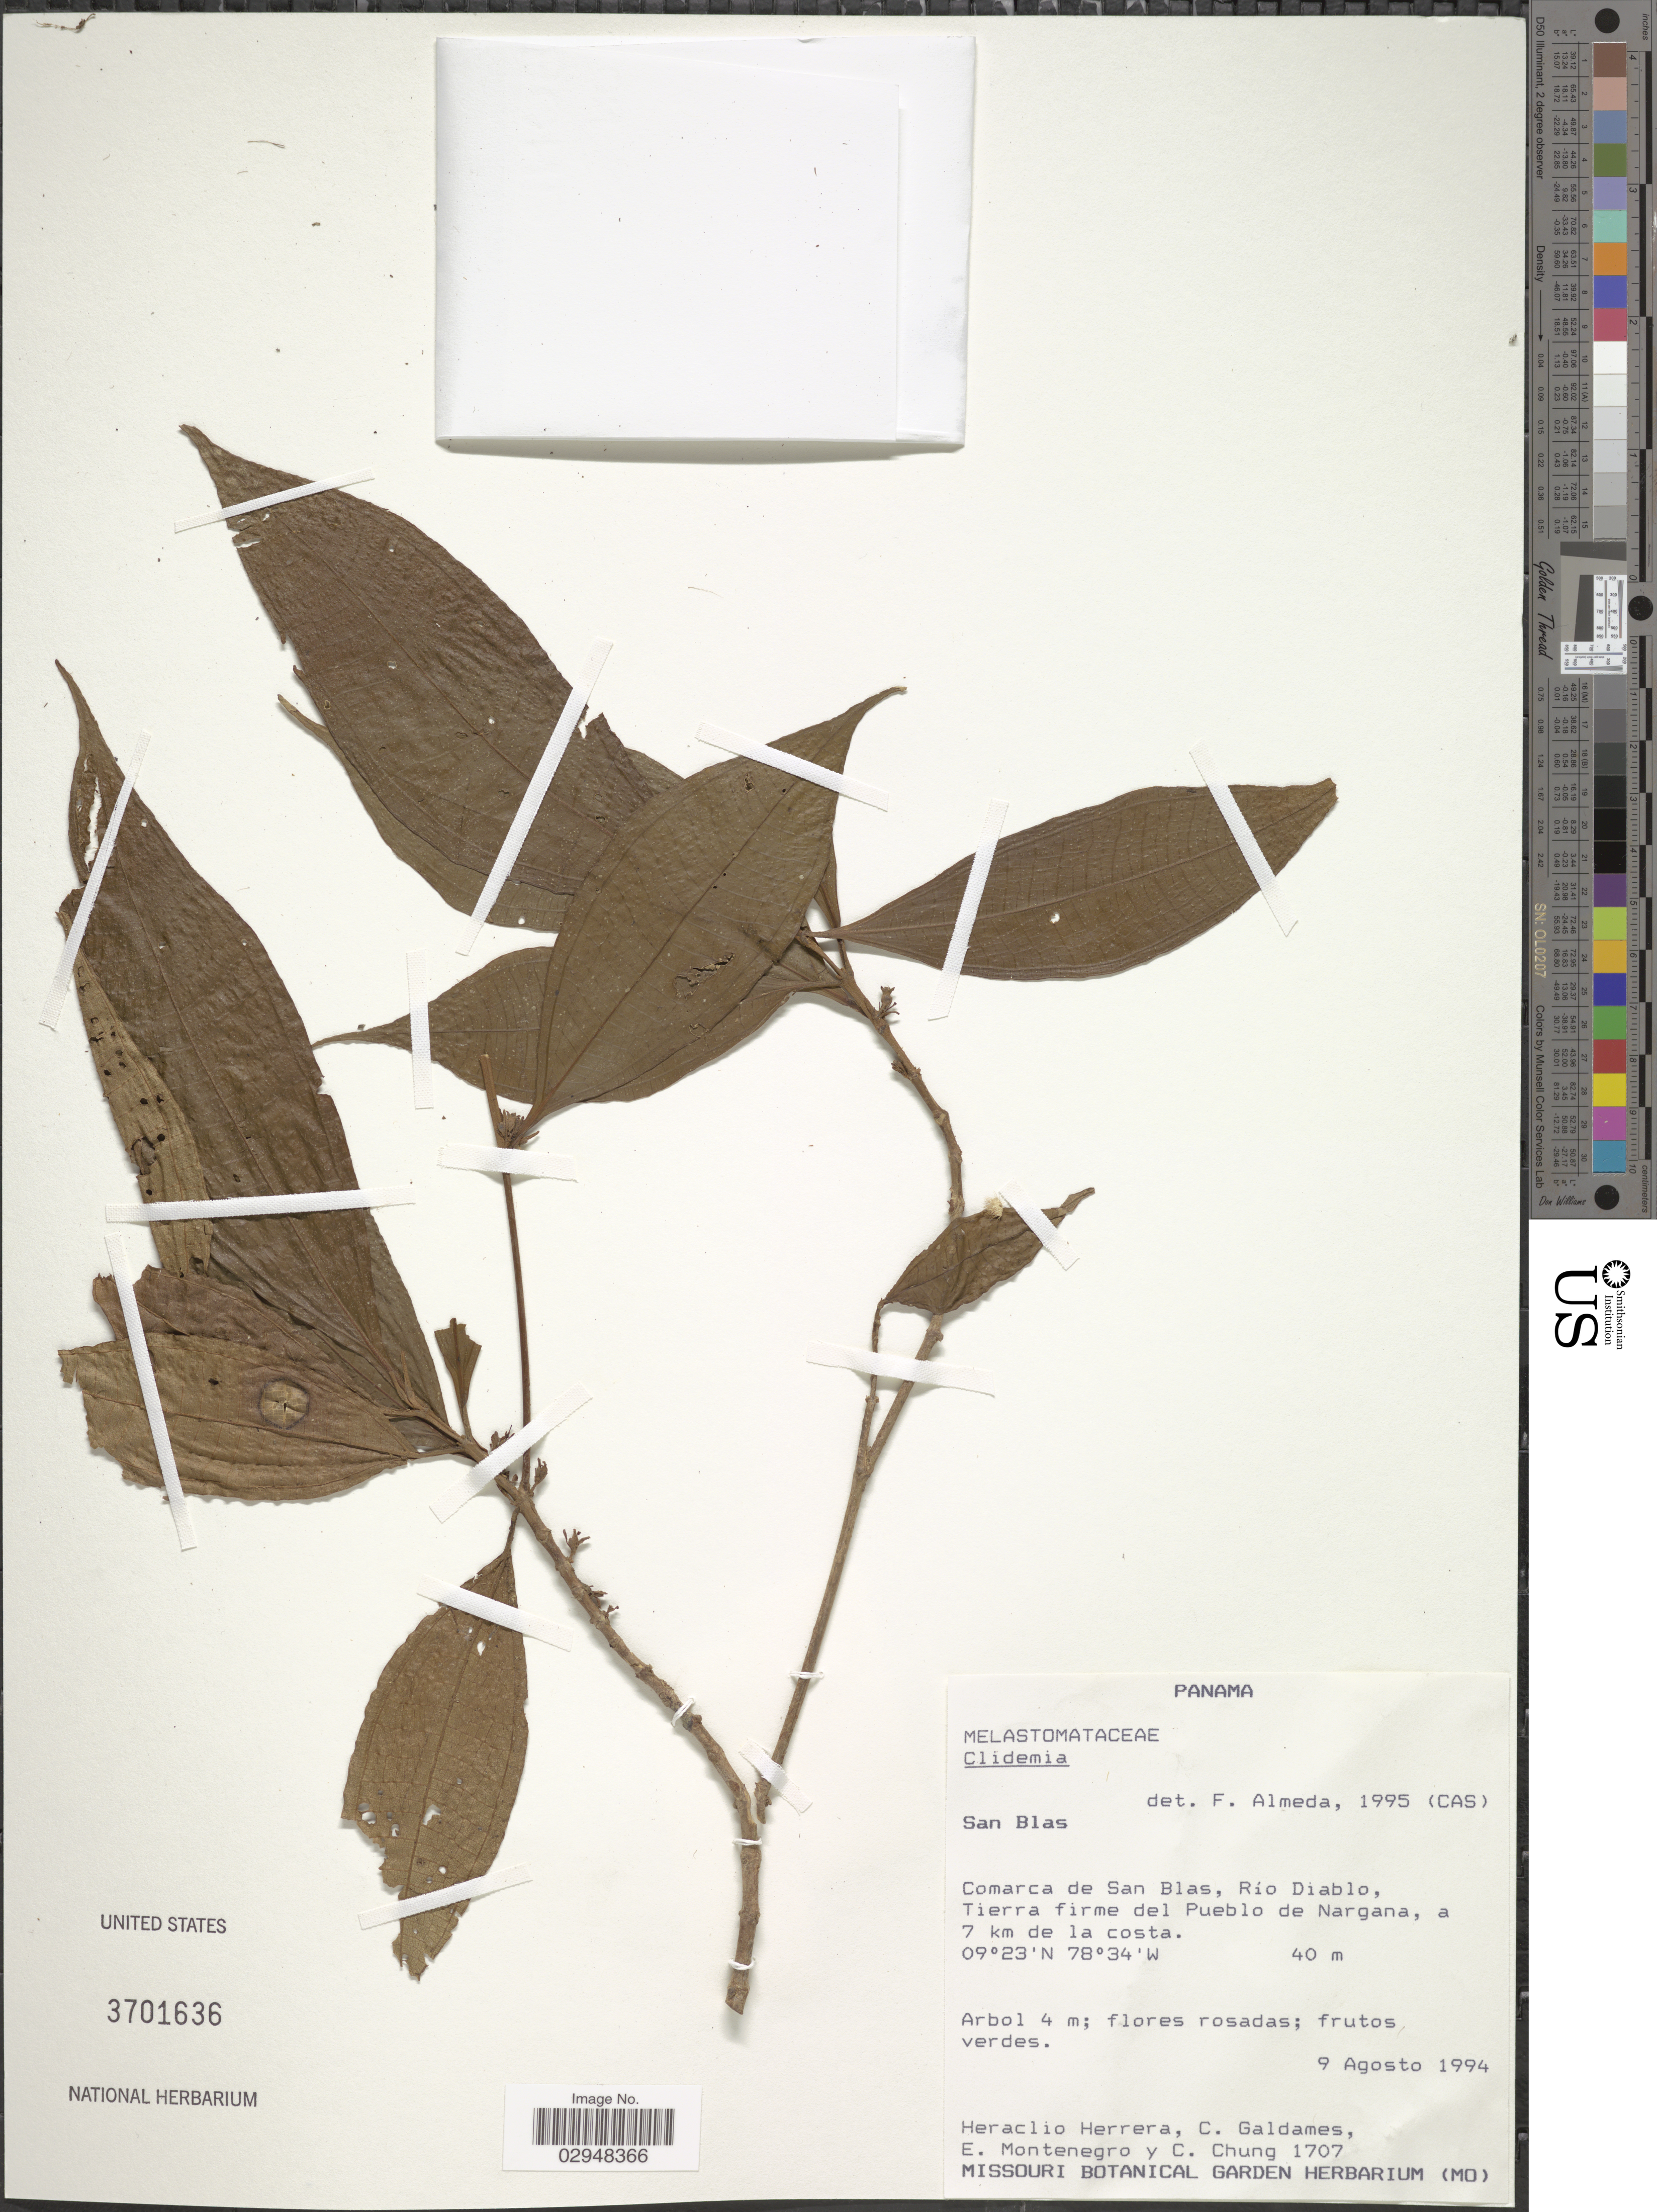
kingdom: Plantae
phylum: Tracheophyta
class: Magnoliopsida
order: Myrtales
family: Melastomataceae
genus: Clidemia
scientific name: Clidemia sp.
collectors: H. Herrera, C. Galdames, E. Montenegro & C. Chung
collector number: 1707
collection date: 1994-08-09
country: Panama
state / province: Kuna Yala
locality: Comarca de San Blas, Río Diablo, Tierra firme del Pueblo de Nargana, a 7 km de la costa.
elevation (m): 40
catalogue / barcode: US 3701636